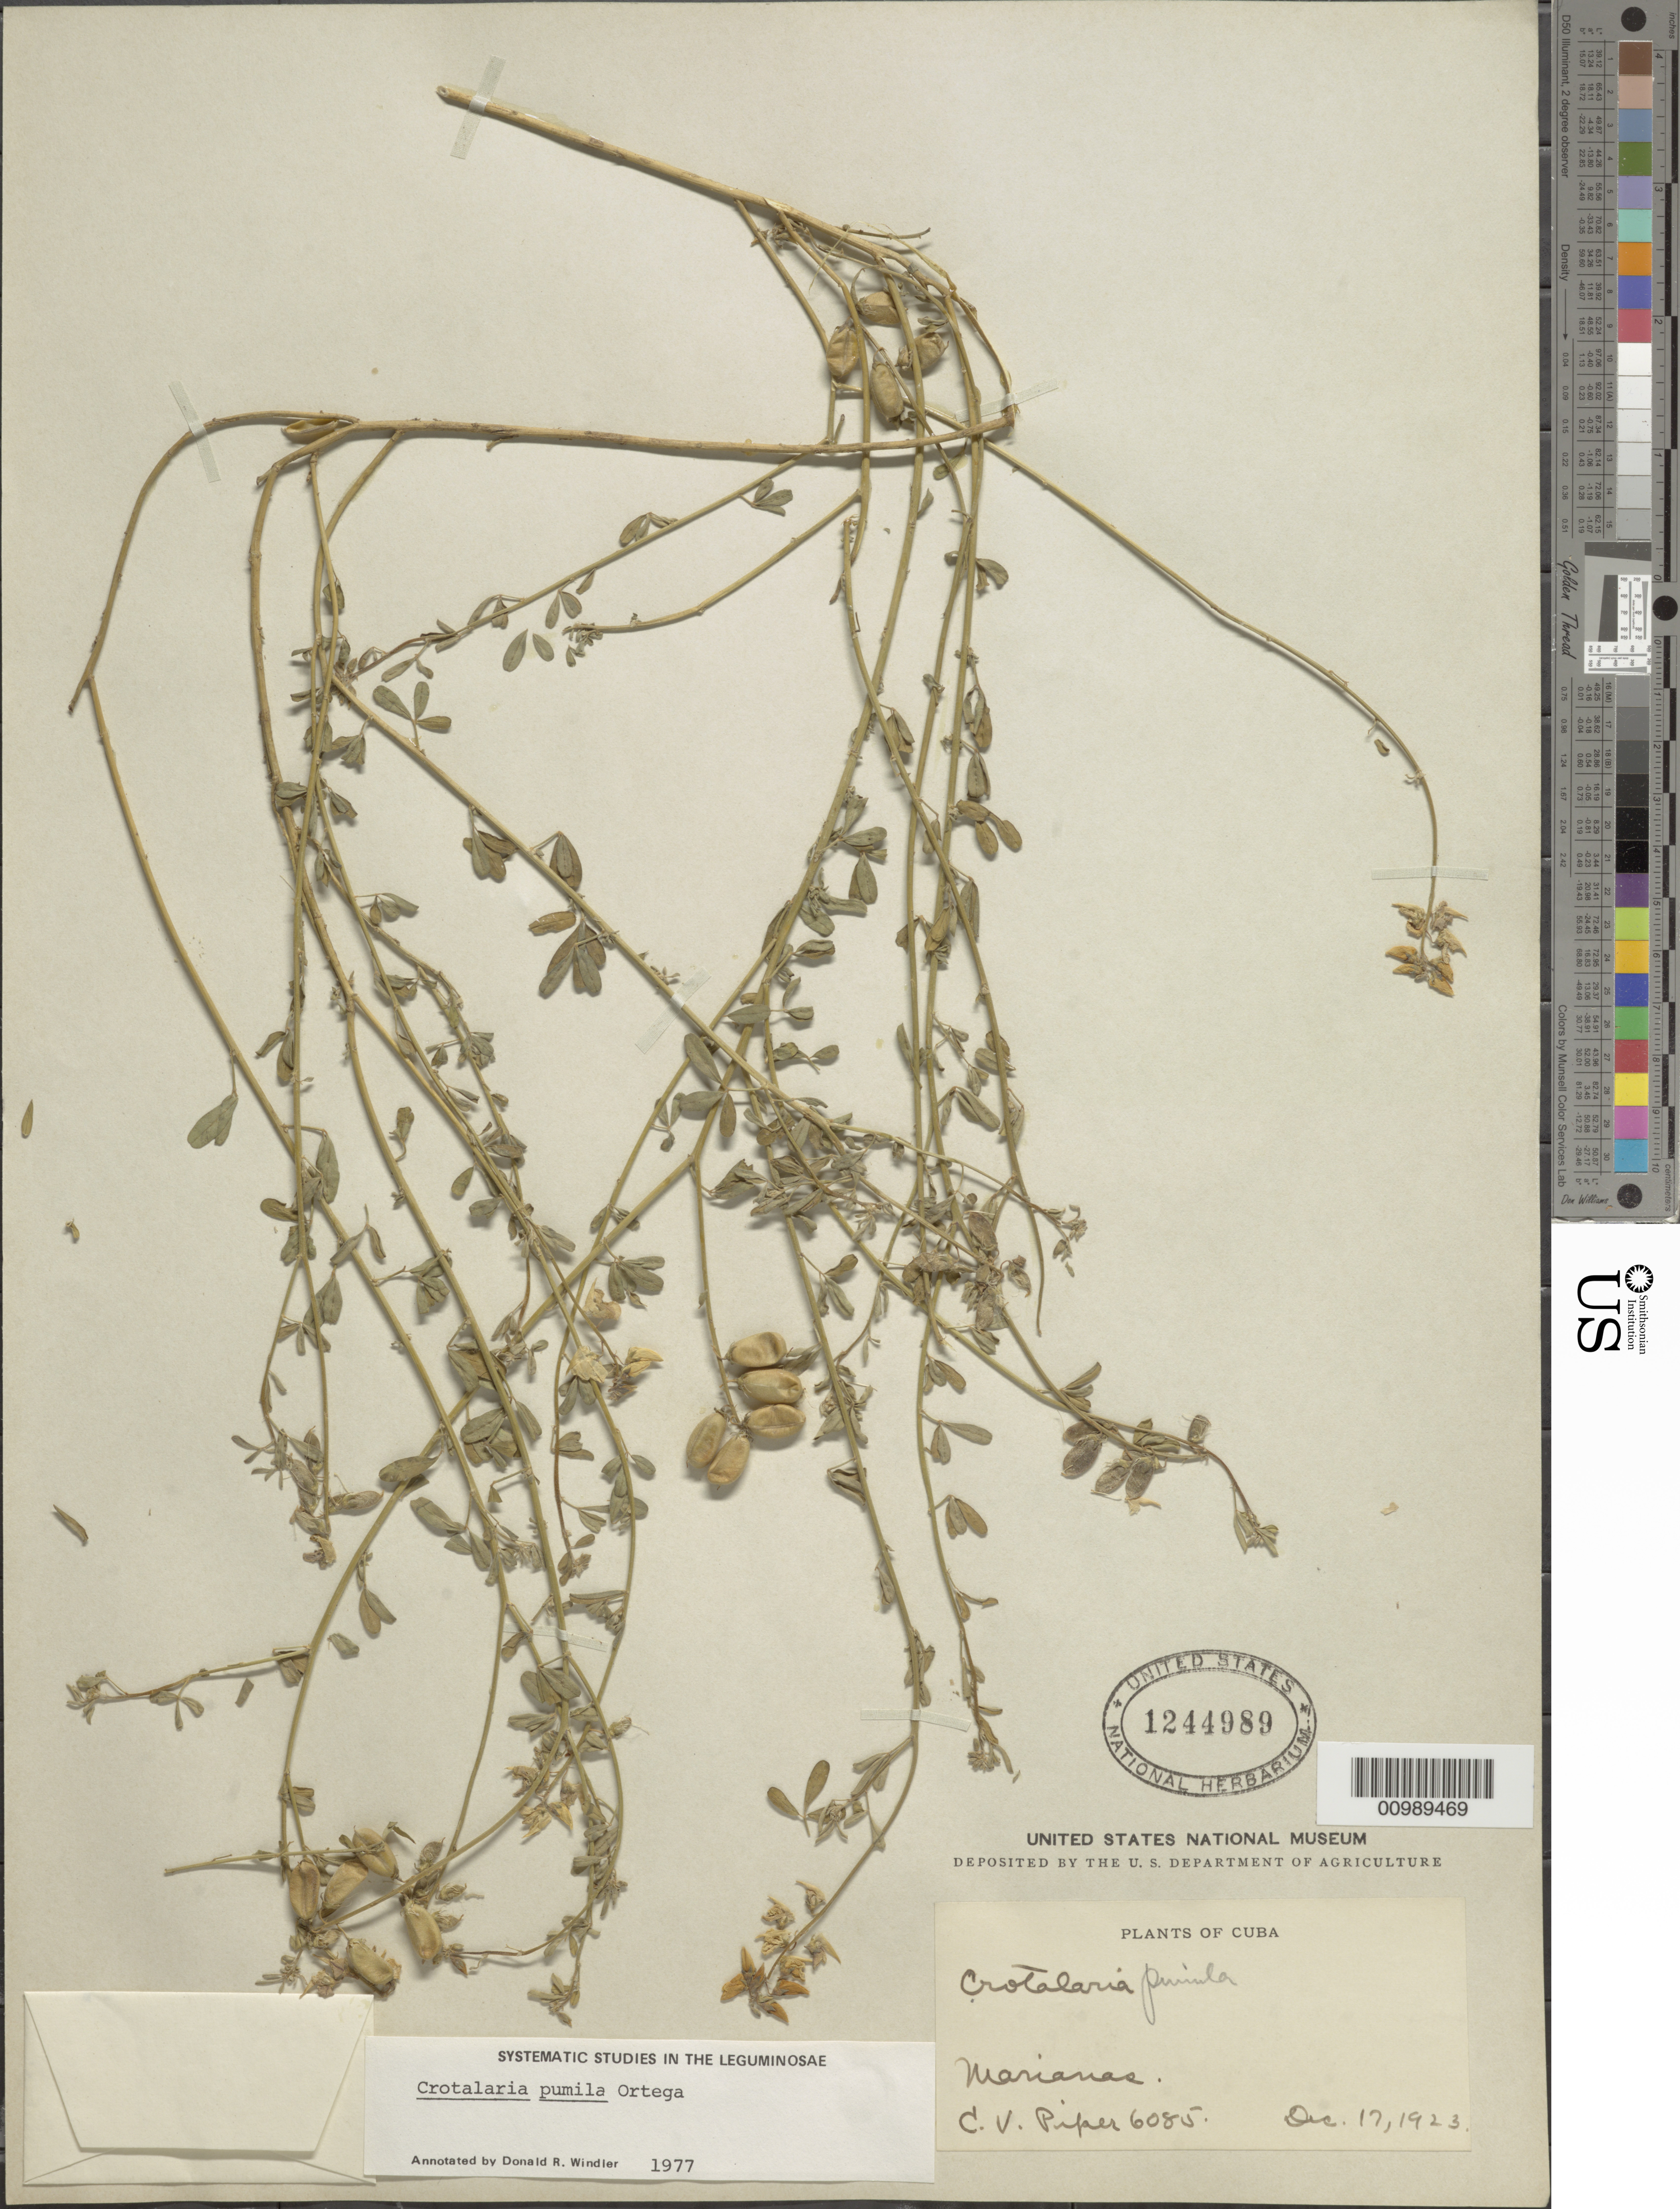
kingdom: Plantae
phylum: Tracheophyta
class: Magnoliopsida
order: Fabales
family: Fabaceae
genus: Crotalaria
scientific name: Crotalaria pumila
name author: Ortega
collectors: C. V. Piper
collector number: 6085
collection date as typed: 17 Dec 1923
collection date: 1923-12-17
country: Cuba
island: Cuba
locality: Marianas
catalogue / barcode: US 1244989